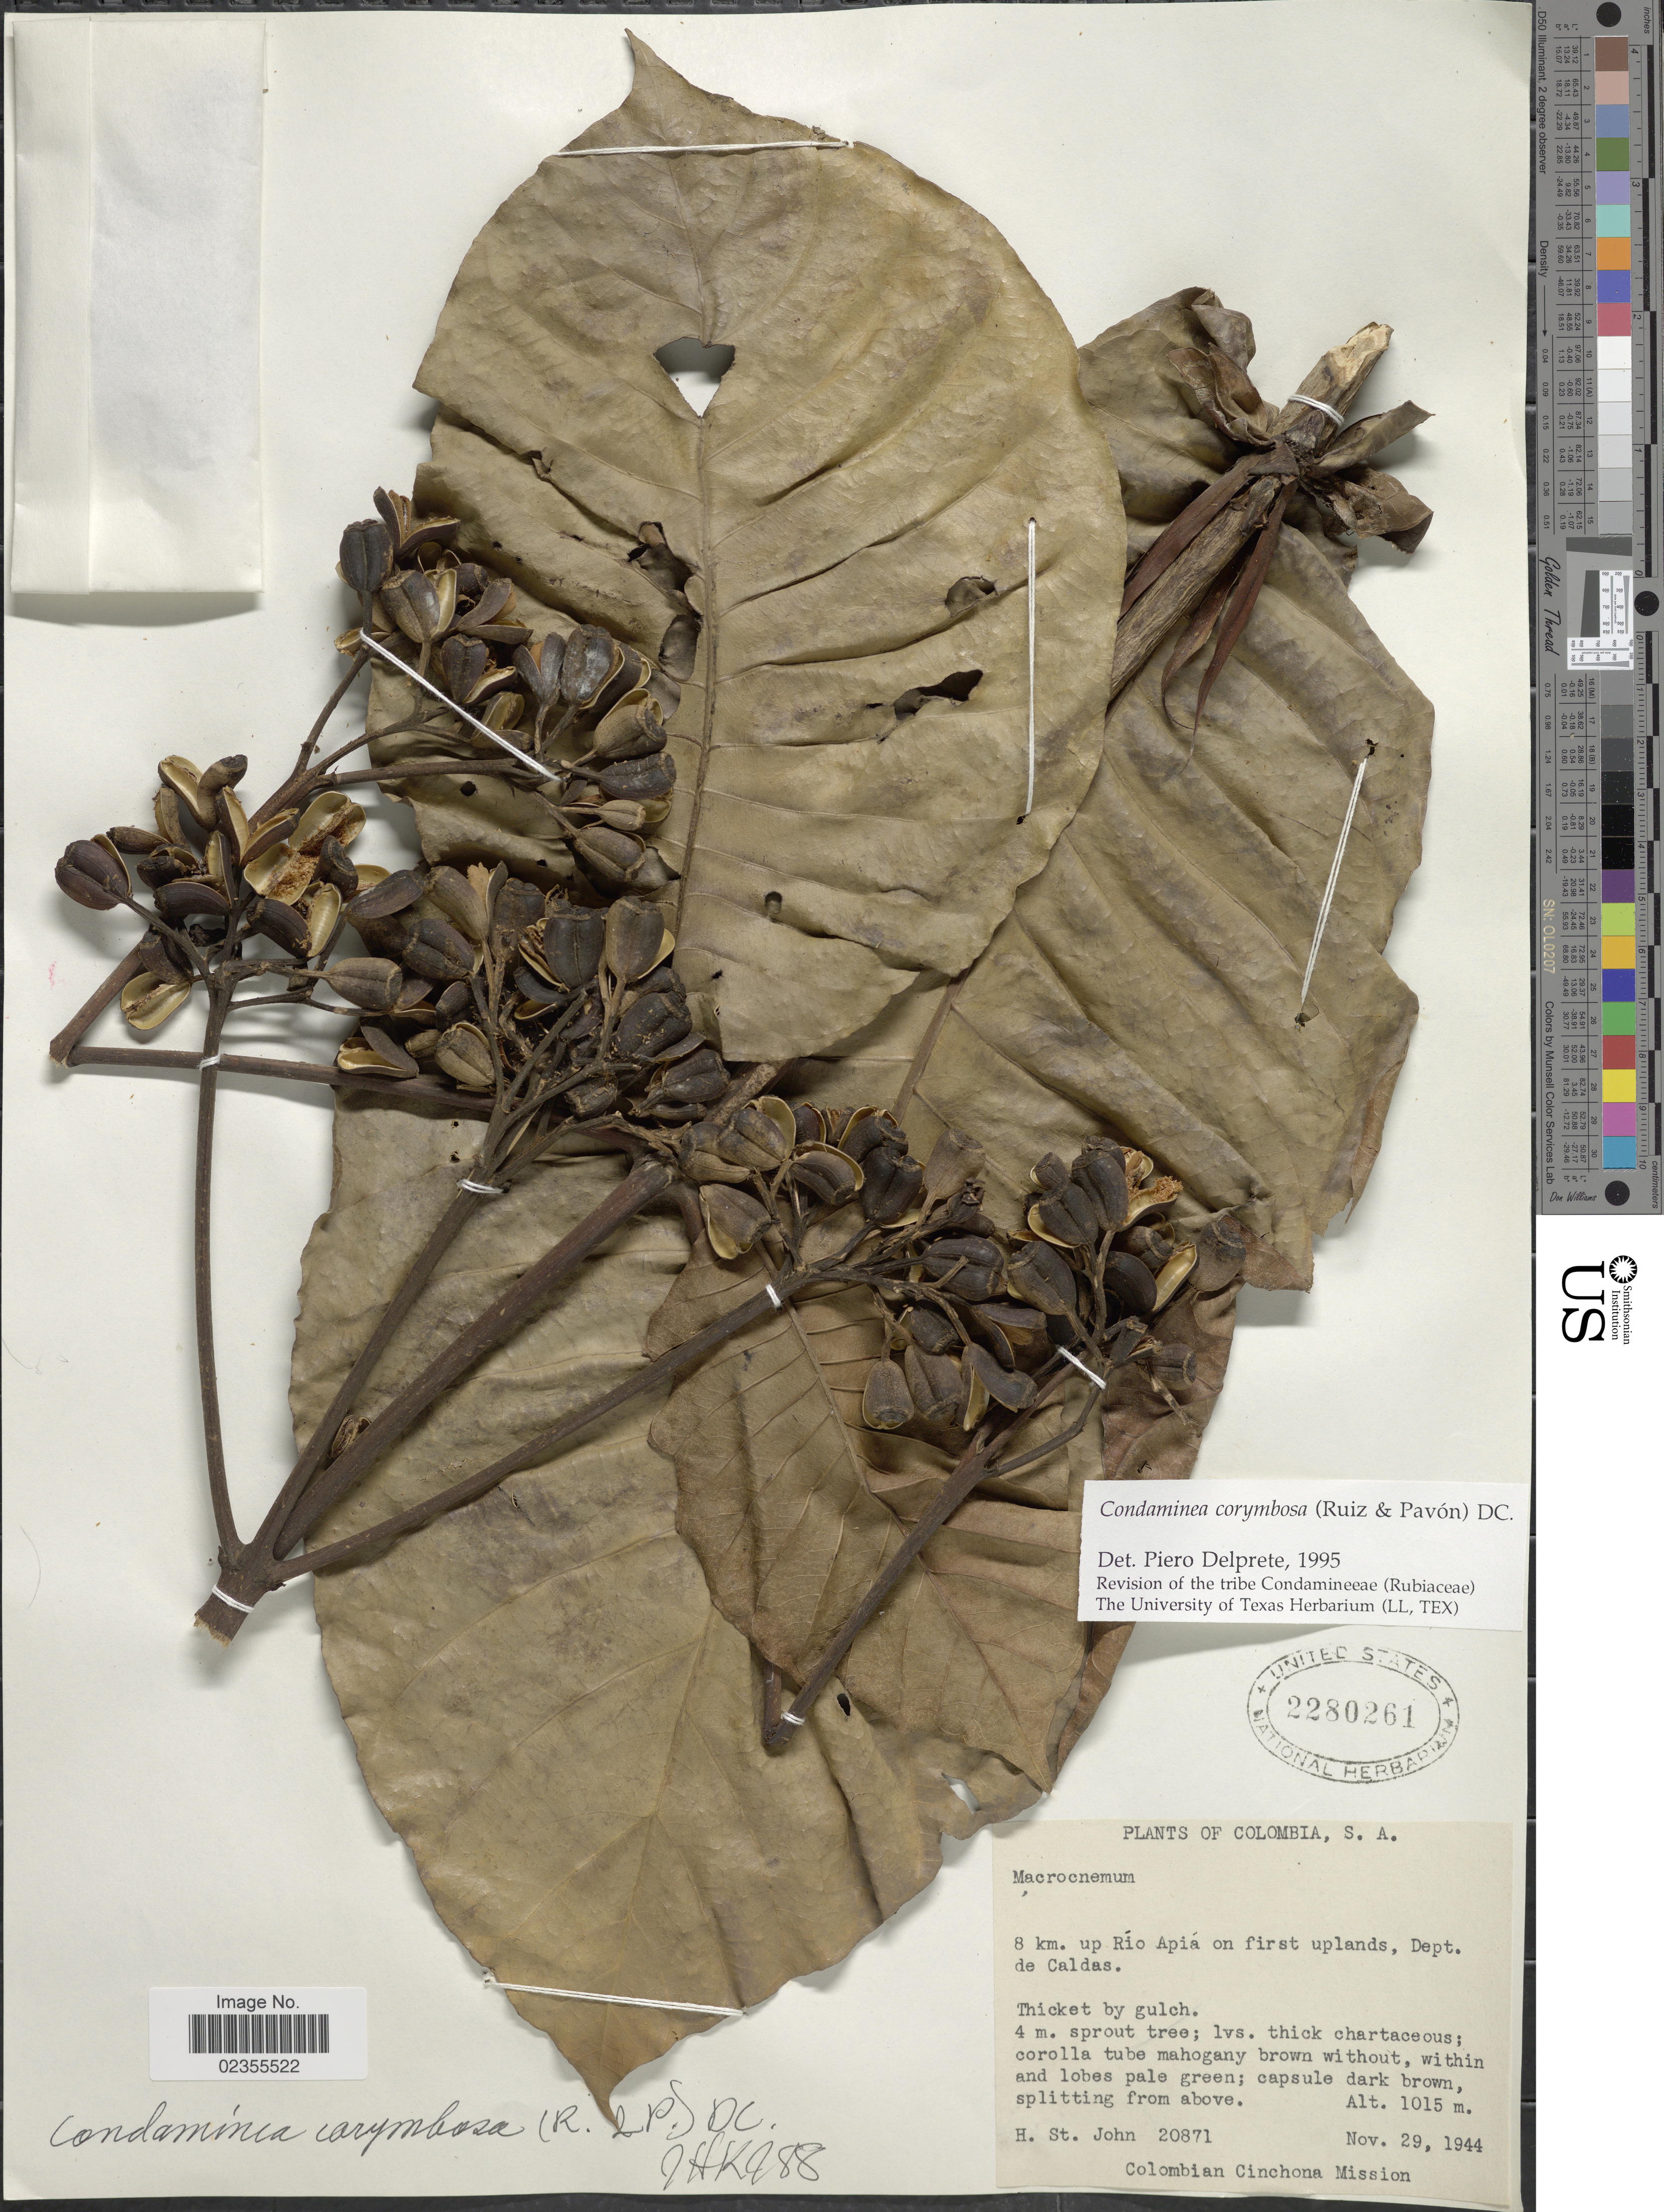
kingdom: Plantae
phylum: Tracheophyta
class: Magnoliopsida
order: Gentianales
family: Rubiaceae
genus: Condaminea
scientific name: Condaminea corymbosa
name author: (Ruiz & Pav.) DC.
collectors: H. St. John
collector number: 20871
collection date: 1944-11-29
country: Colombia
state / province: Caldas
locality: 8 km. up Rio Apia on forst uplands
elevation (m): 1015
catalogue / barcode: US 2280261